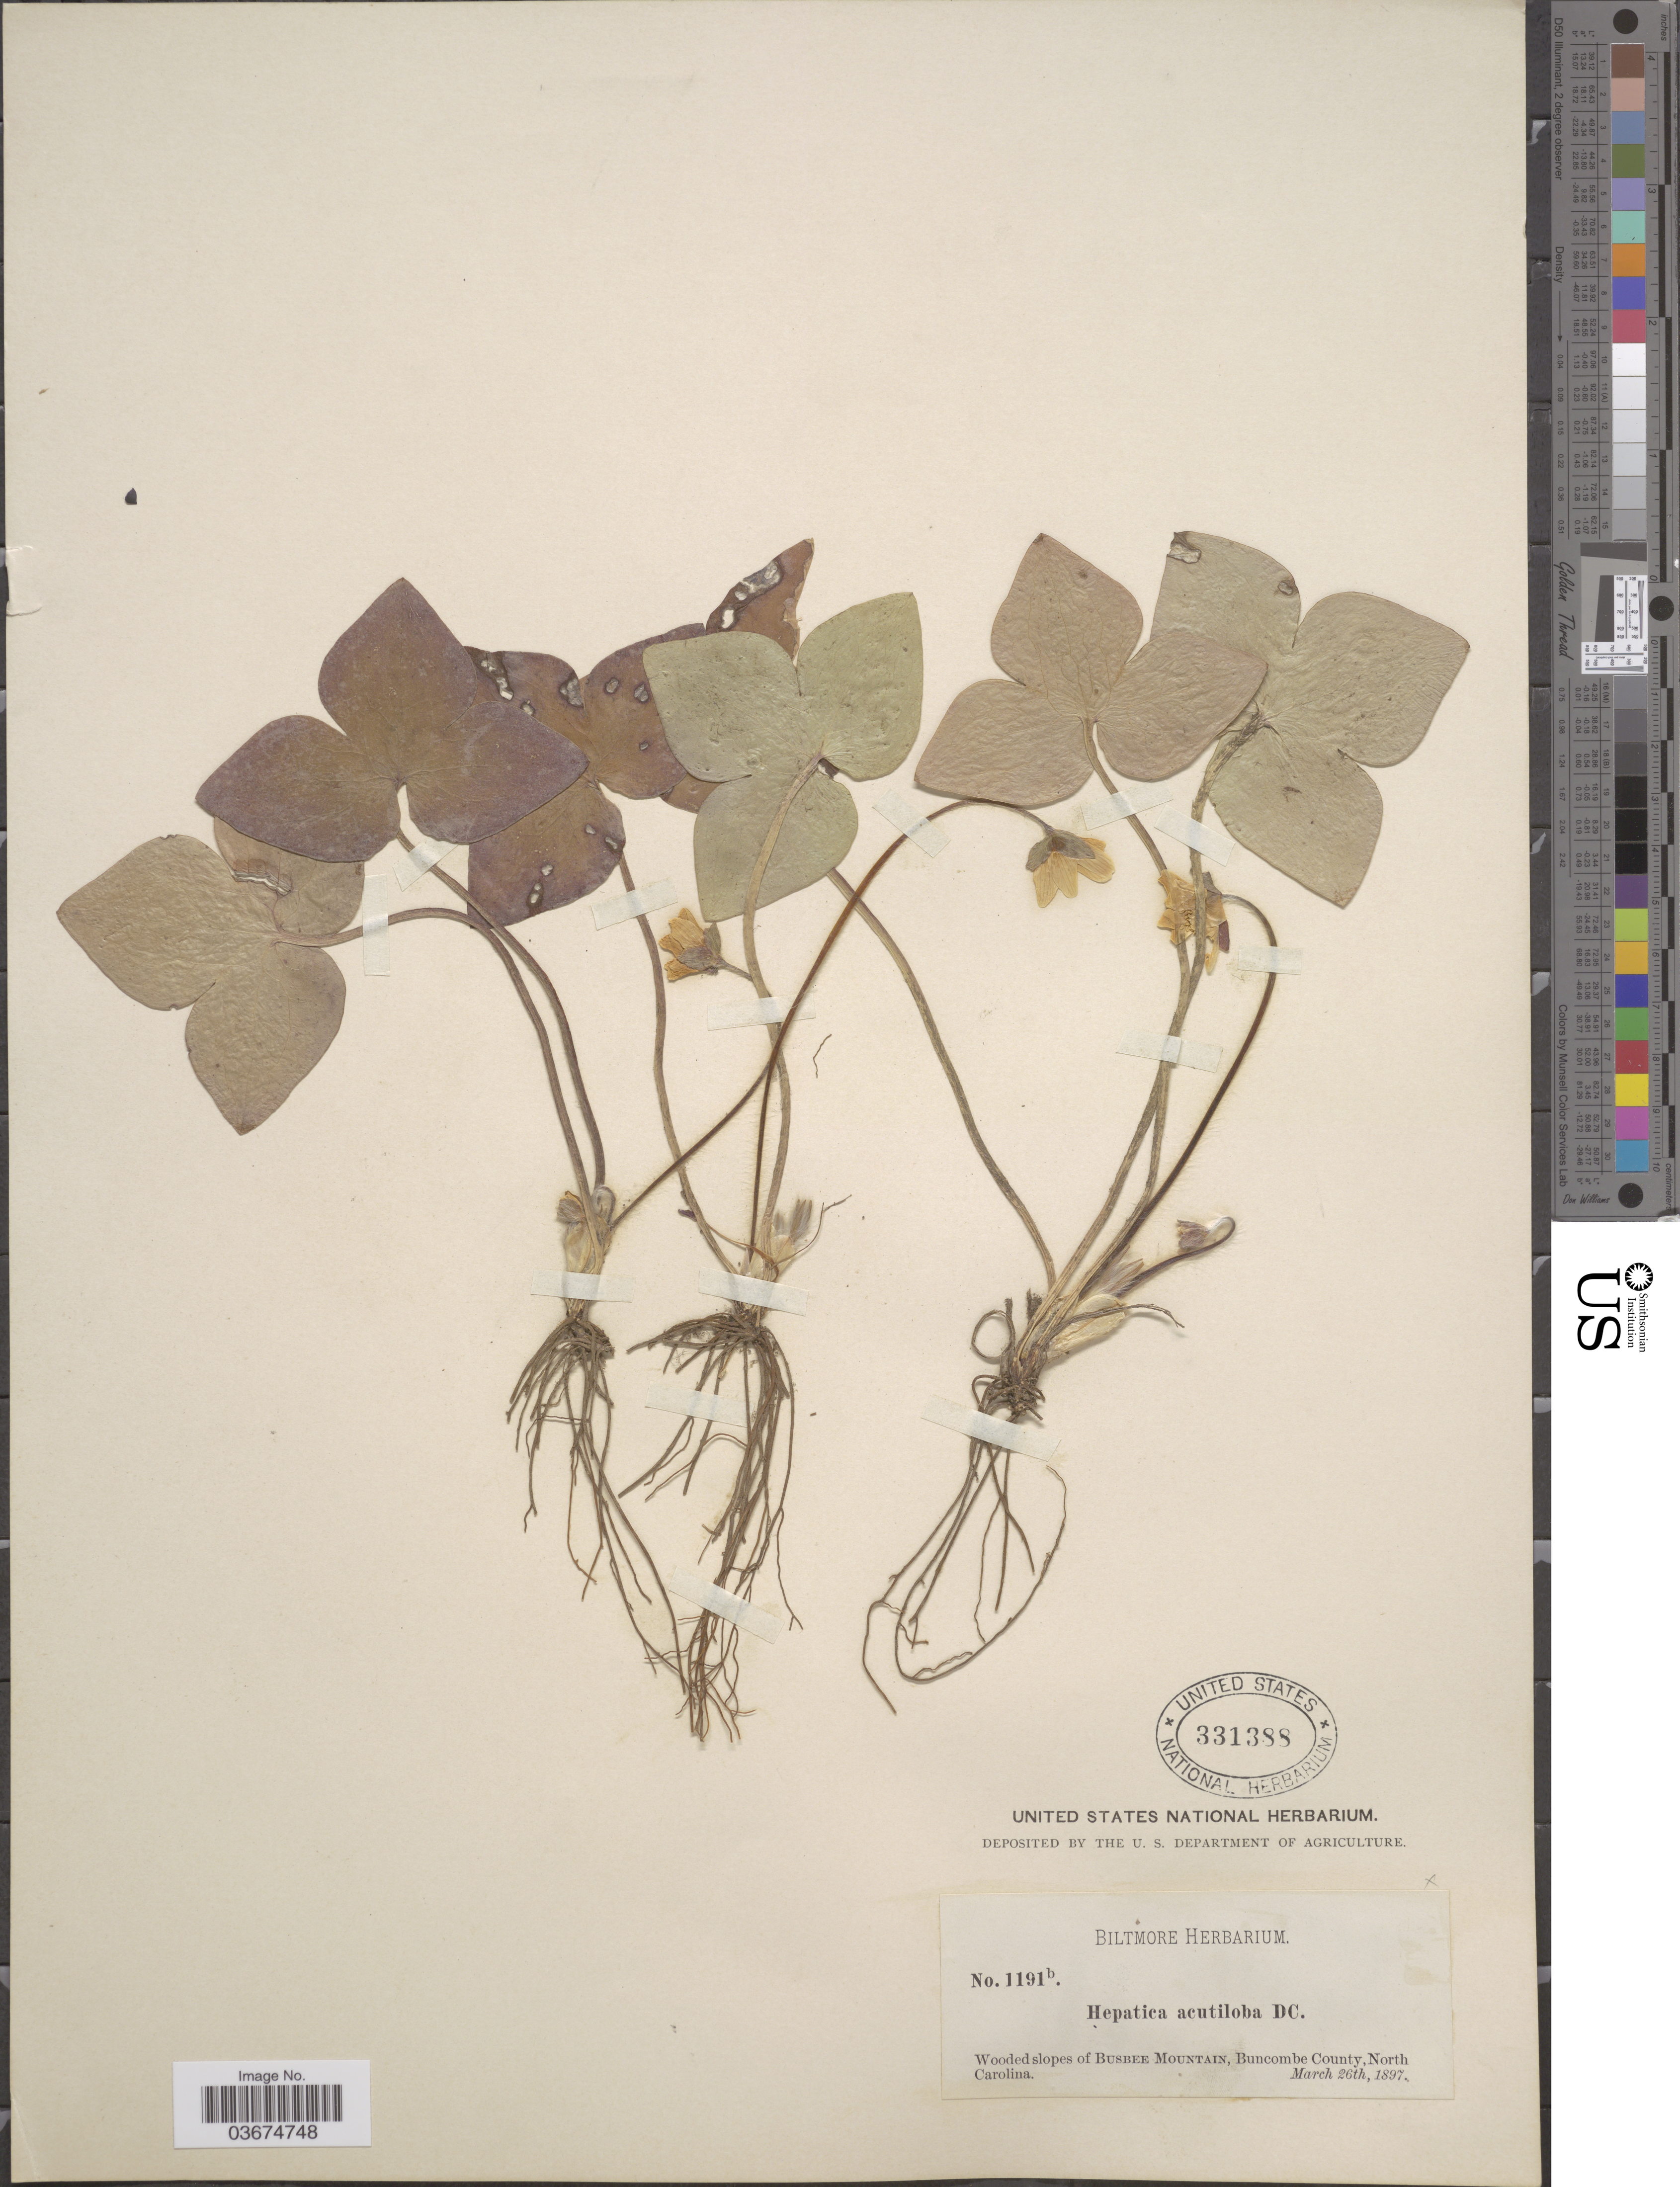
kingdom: Plantae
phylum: Tracheophyta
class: Magnoliopsida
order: Ranunculales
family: Ranunculaceae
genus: Hepatica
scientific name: Hepatica acutiloba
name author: DC.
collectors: ex herb. Biltmore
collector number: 1191b.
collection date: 1897-03-26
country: United States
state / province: North Carolina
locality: Wooded slopes of Busbee Mountain, Buncombe County.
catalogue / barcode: US 331388